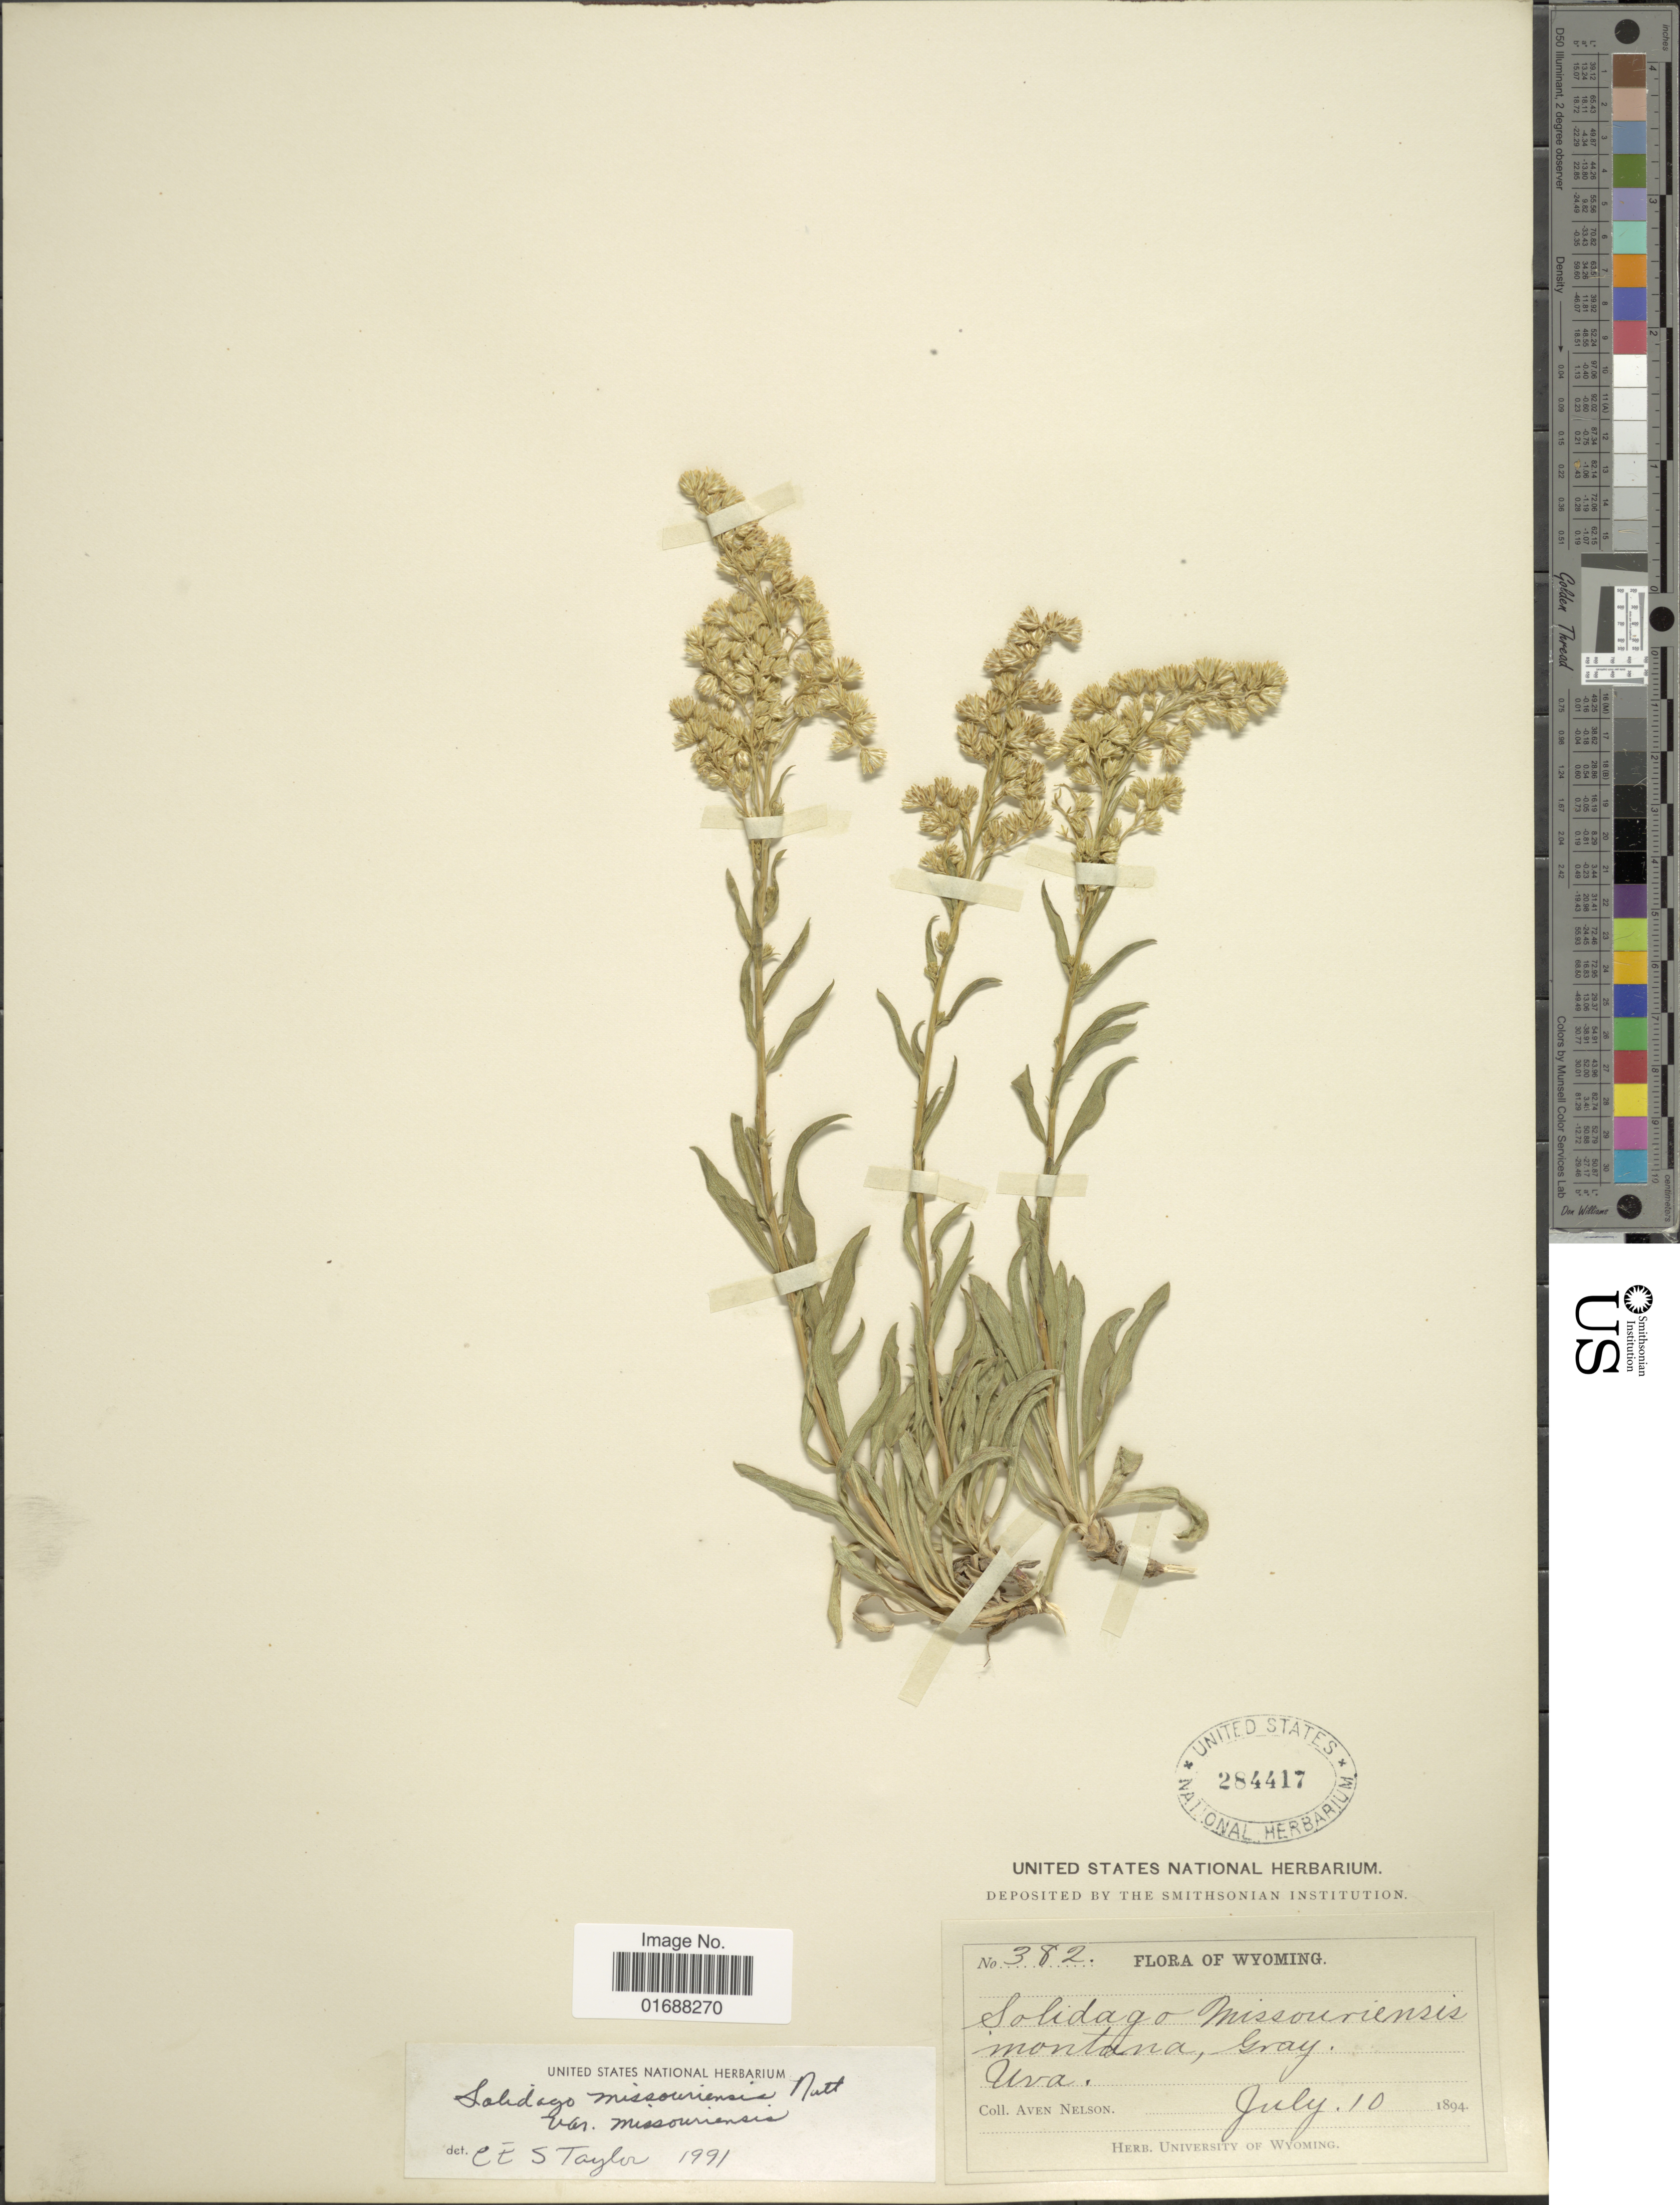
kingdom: Plantae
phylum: Tracheophyta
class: Magnoliopsida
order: Asterales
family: Asteraceae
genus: Solidago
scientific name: Solidago missouriensis var. missouriensis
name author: Nutt.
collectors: A. Nelson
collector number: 382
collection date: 1894-07-10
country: United States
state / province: Wyoming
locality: Uva.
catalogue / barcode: US 284417